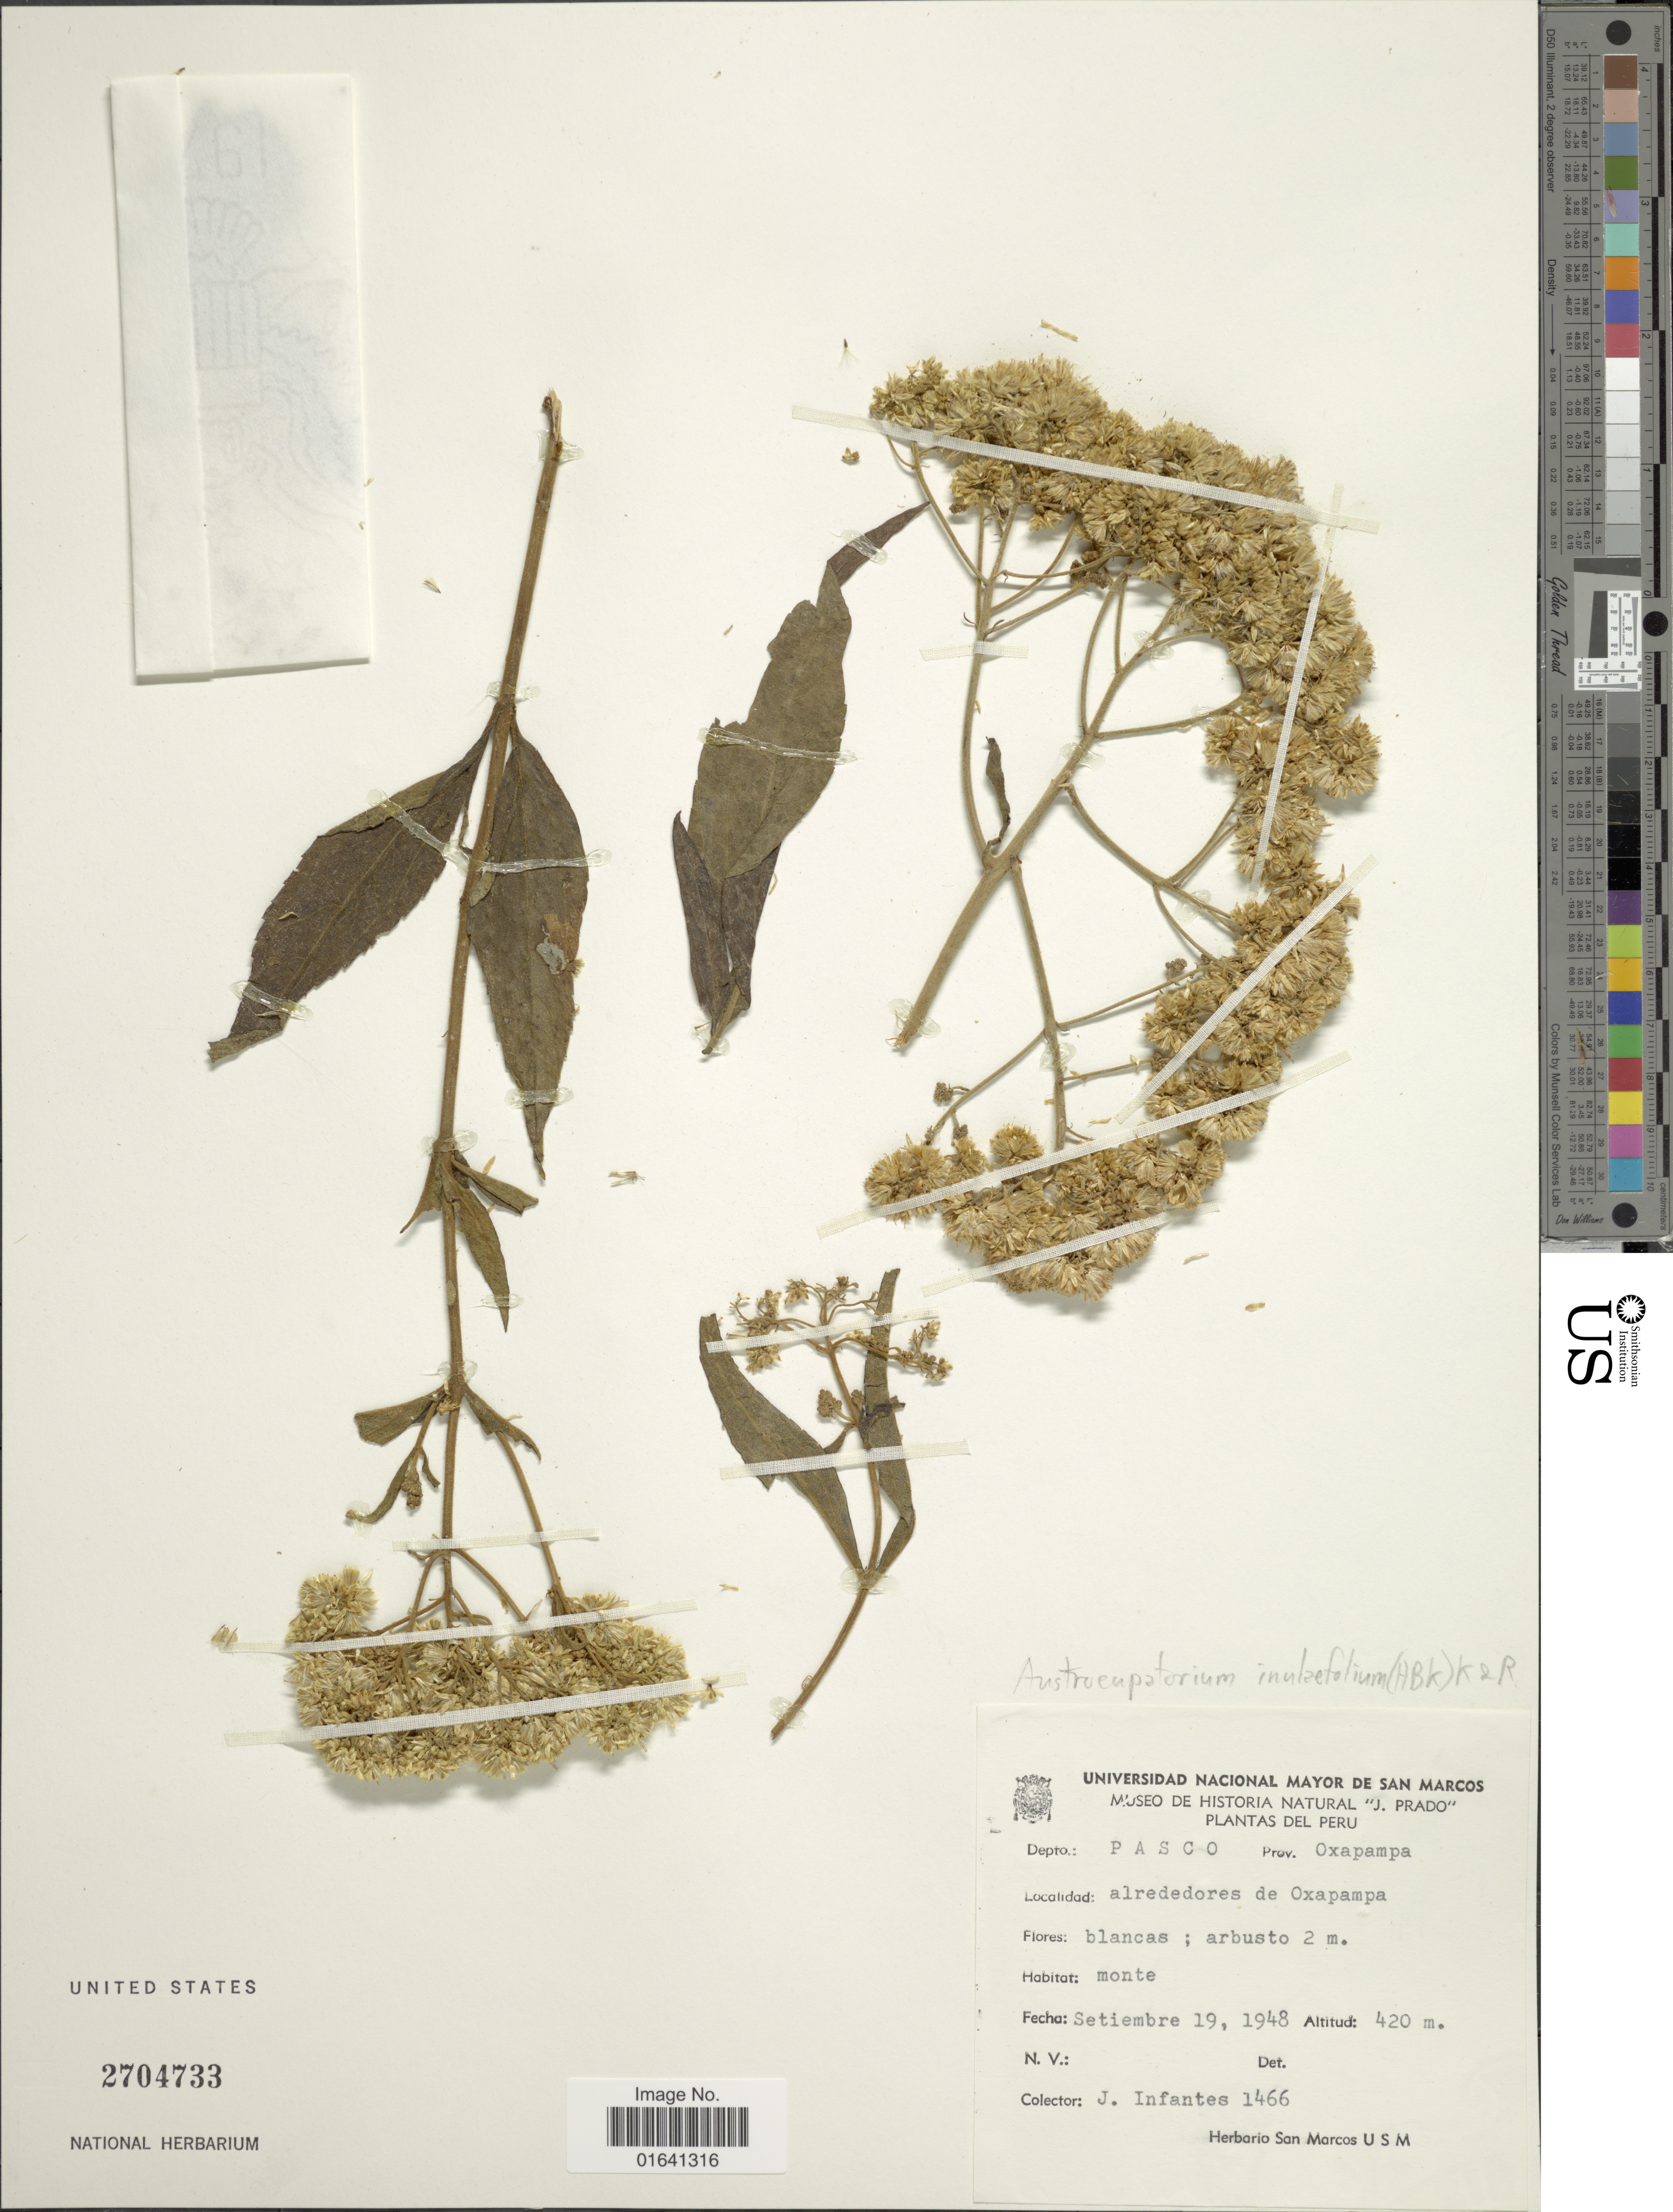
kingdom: Plantae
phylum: Tracheophyta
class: Magnoliopsida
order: Asterales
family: Asteraceae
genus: Austroeupatorium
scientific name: Austroeupatorium inulaefolium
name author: (Kunth) R.M. King & H. Rob.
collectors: J. Infantes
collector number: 1466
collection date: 1948-09-19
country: Peru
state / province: Pasco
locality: Depto. Pasco, Prov. Oxapampa, alrededores de Oxapampa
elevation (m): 420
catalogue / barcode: US 2704733